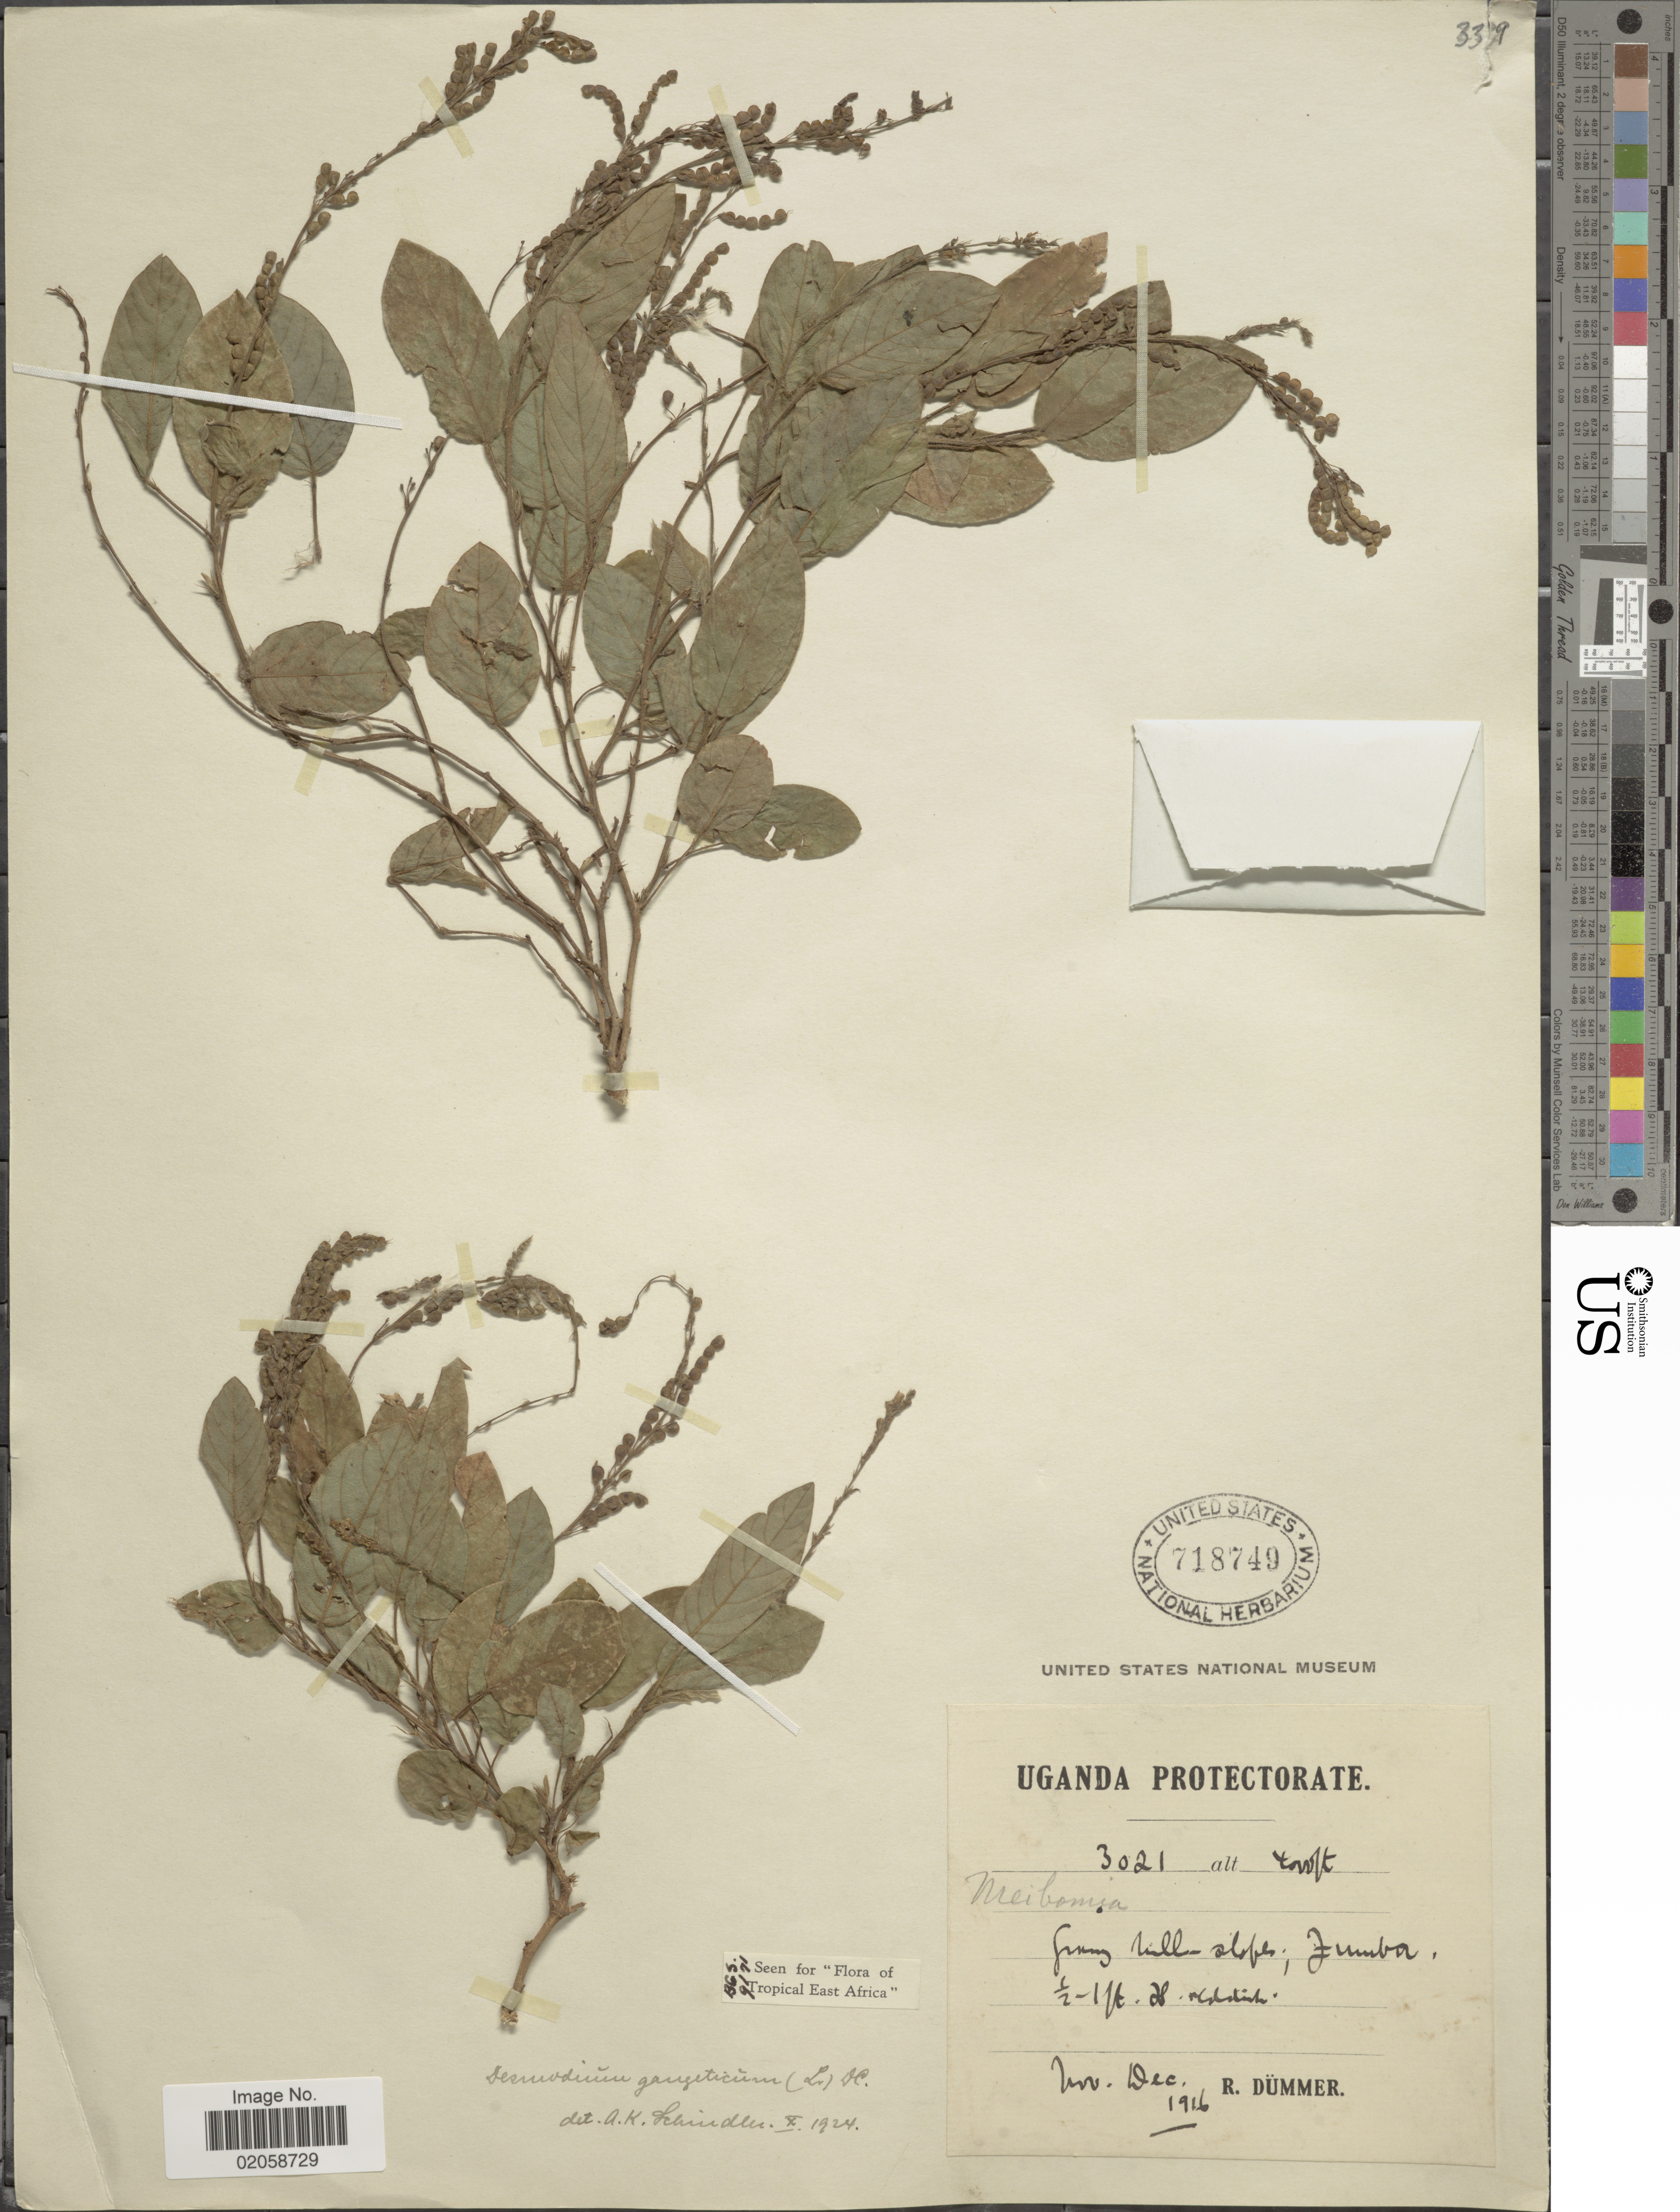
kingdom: Plantae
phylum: Tracheophyta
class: Magnoliopsida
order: Fabales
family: Fabaceae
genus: Pleurolobus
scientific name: Pleurolobus gangeticus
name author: (L.) J. St.-Hil. ex H. Ohashi & K. Ohashi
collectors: R. A. Dümmer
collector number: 3021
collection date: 1916-11/1916-12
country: Uganda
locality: Grassy hill slopes, Jumba.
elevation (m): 1219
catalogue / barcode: US 718749